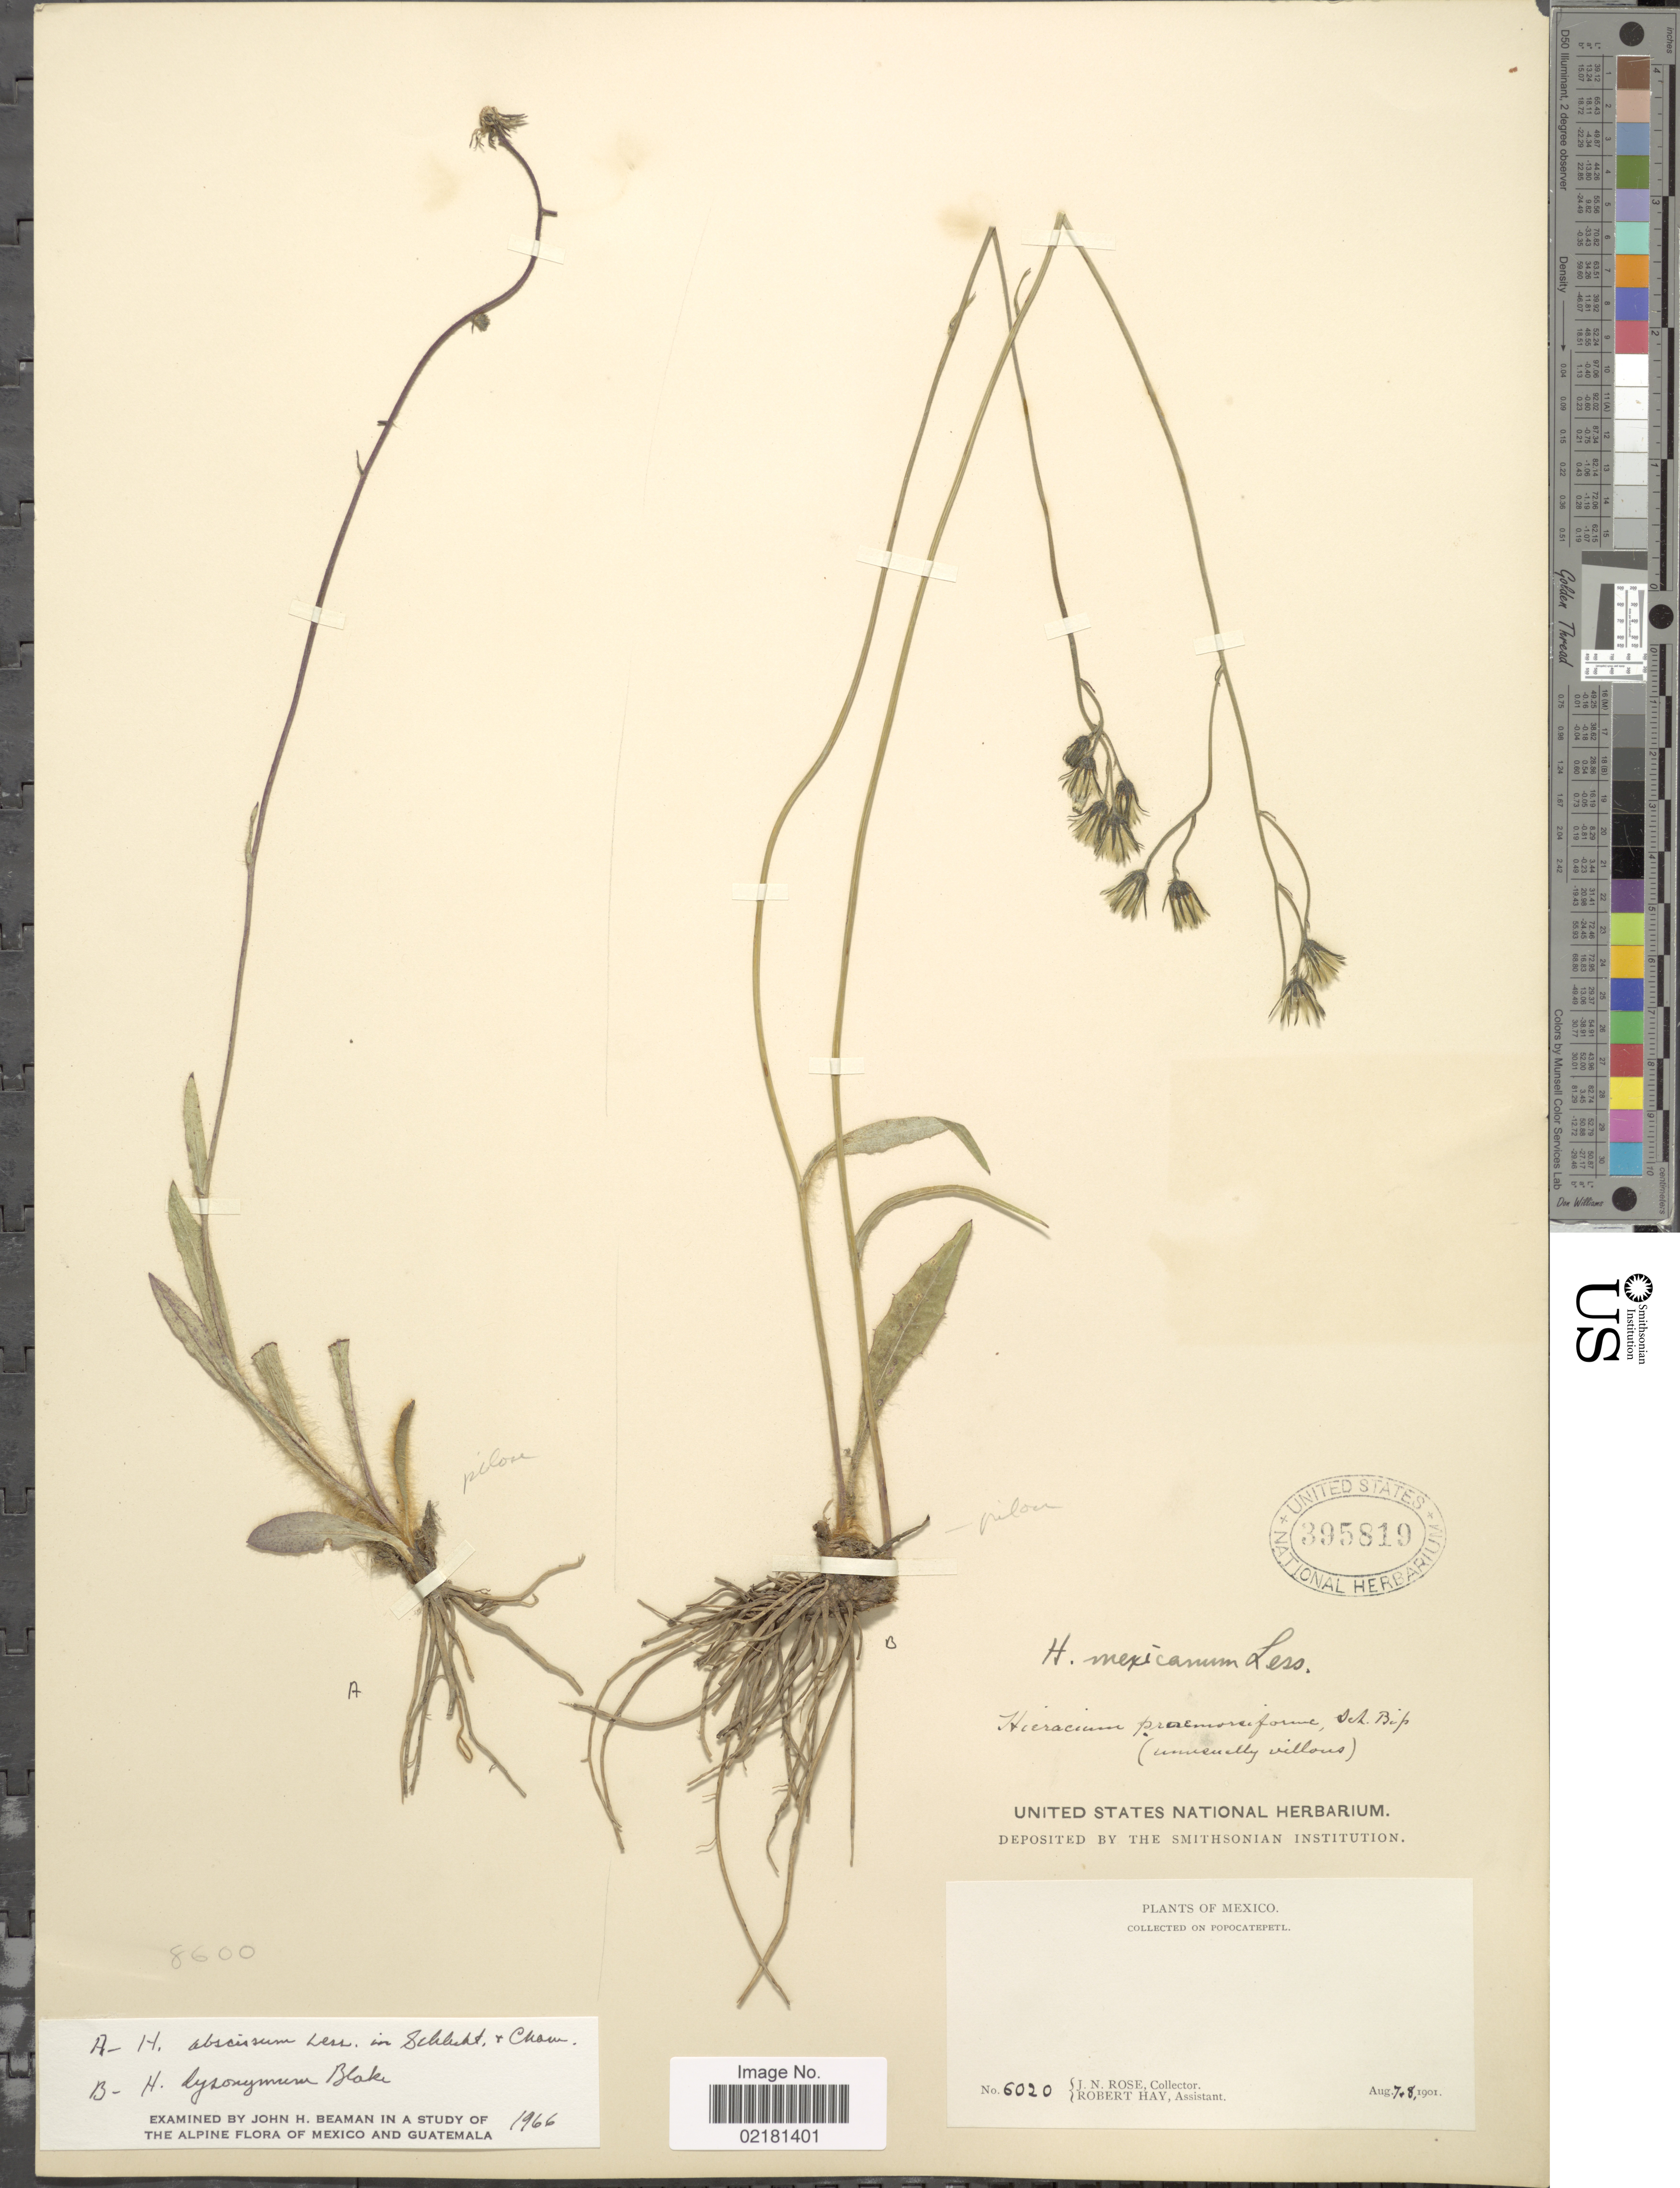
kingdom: Plantae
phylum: Tracheophyta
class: Magnoliopsida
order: Asterales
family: Asteraceae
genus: Hieracium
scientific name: Hieracium dysonymum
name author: S.F. Blake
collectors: J. N. Rose & R. Hay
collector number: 6020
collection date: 1901-08-07/1901-08-08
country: Mexico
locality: On Popocatepetl.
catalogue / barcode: US 395819